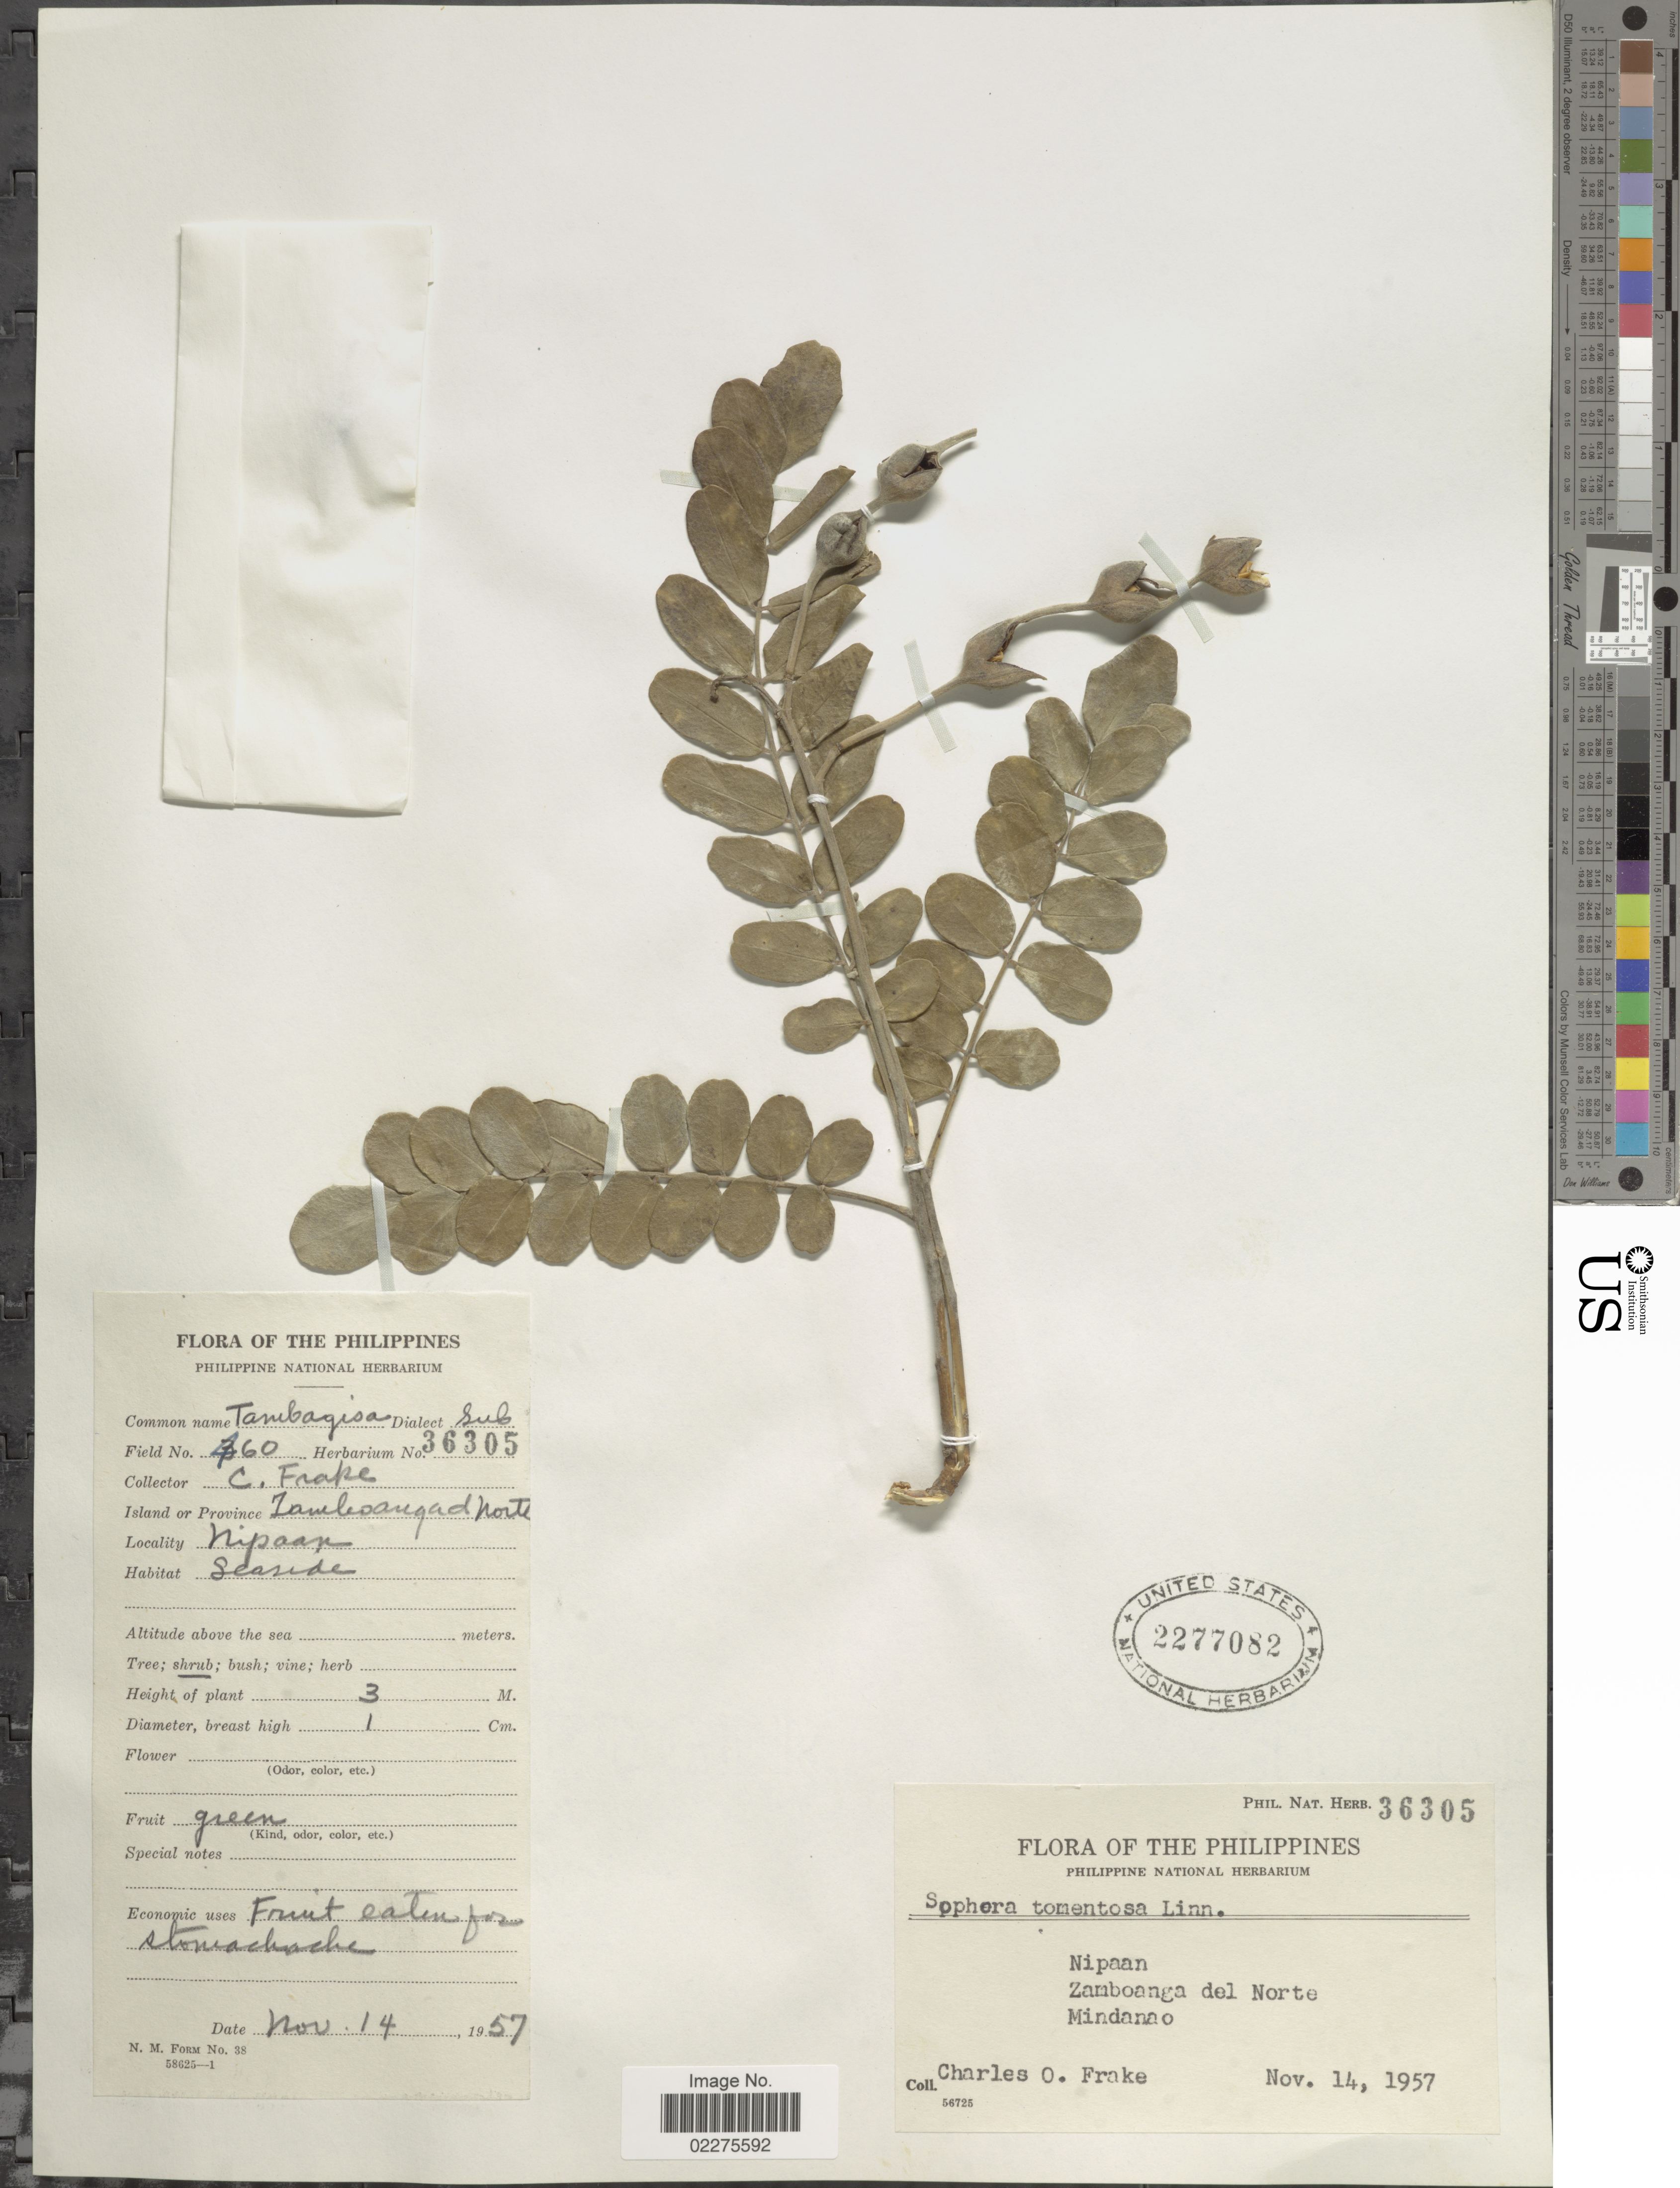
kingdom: Plantae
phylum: Tracheophyta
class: Magnoliopsida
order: Fabales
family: Fabaceae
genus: Sophora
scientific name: Sophora tomentosa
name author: L.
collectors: C. O. Frake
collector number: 460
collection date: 1957-11-14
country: Philippines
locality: Nipaan. Zamboanga del Norte. Mindanao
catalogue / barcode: US 2277082